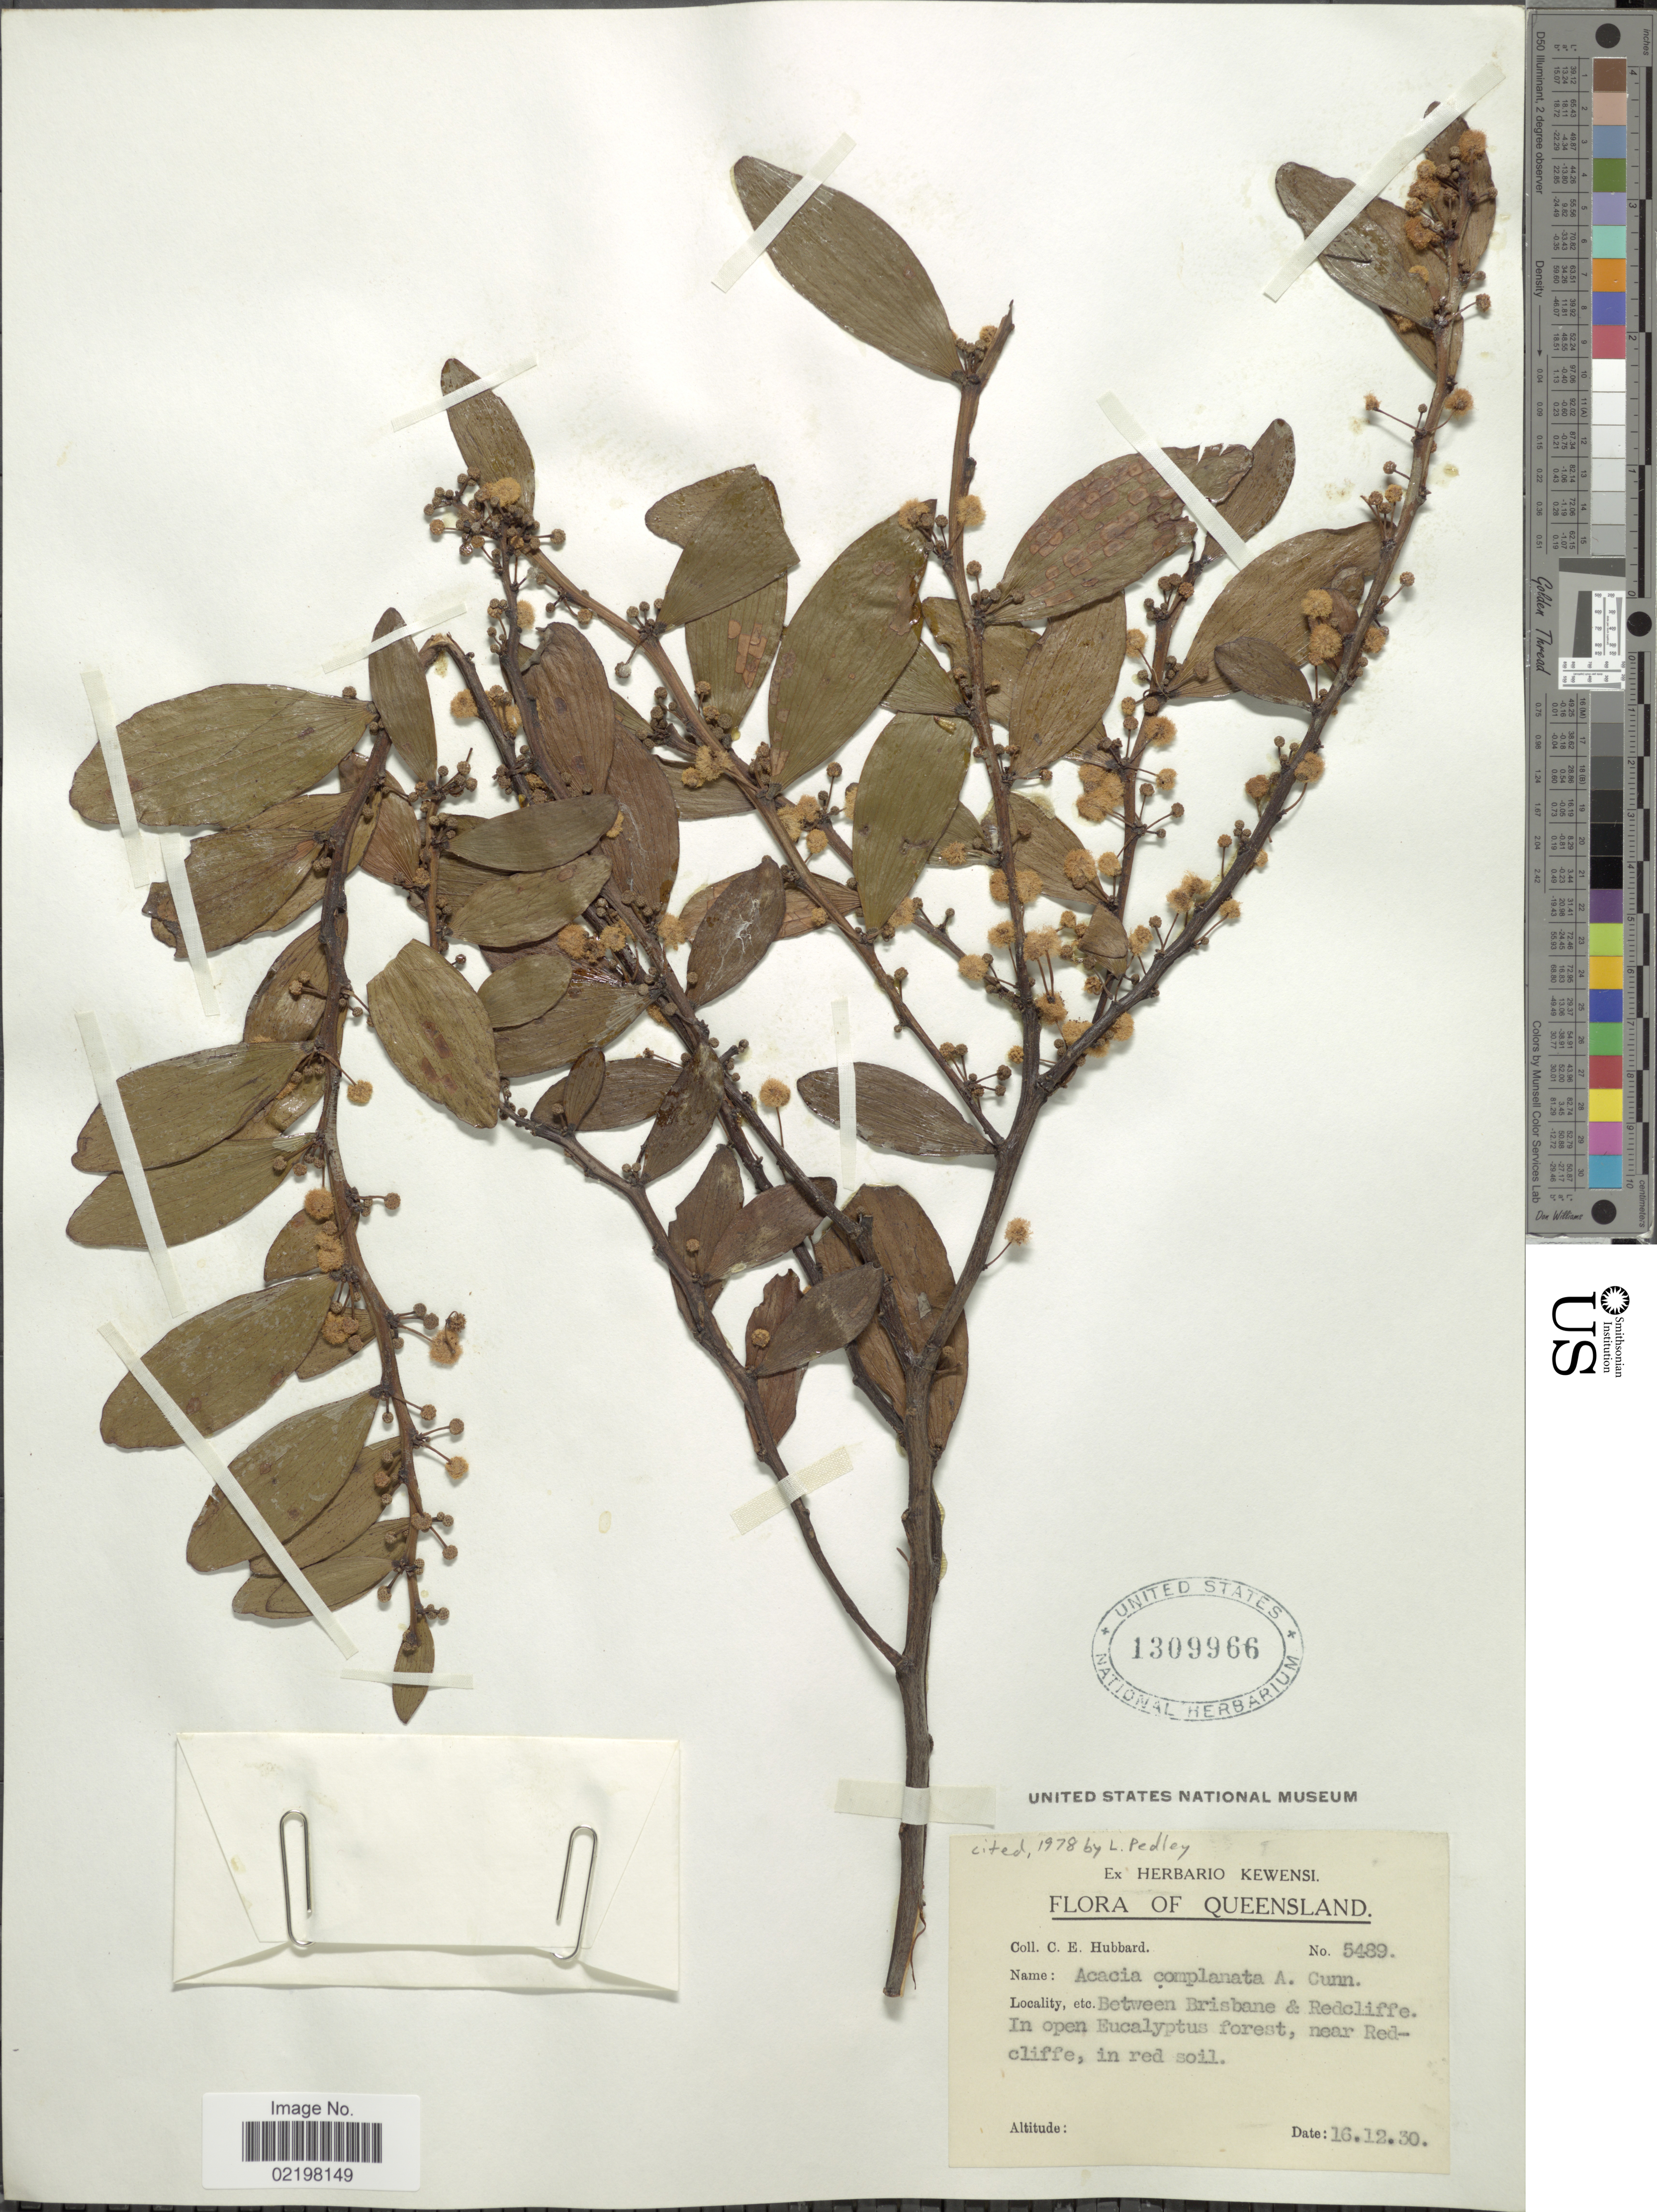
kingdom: Plantae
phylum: Tracheophyta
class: Magnoliopsida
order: Fabales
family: Fabaceae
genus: Acacia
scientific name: Acacia complanata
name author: A. Cunn.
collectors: C. E. Hubbard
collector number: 5489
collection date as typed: Transcribed d/m/y: 16/12/30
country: Australia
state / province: Queensland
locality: Between Brosbane & Redcliffe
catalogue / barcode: US 1309966